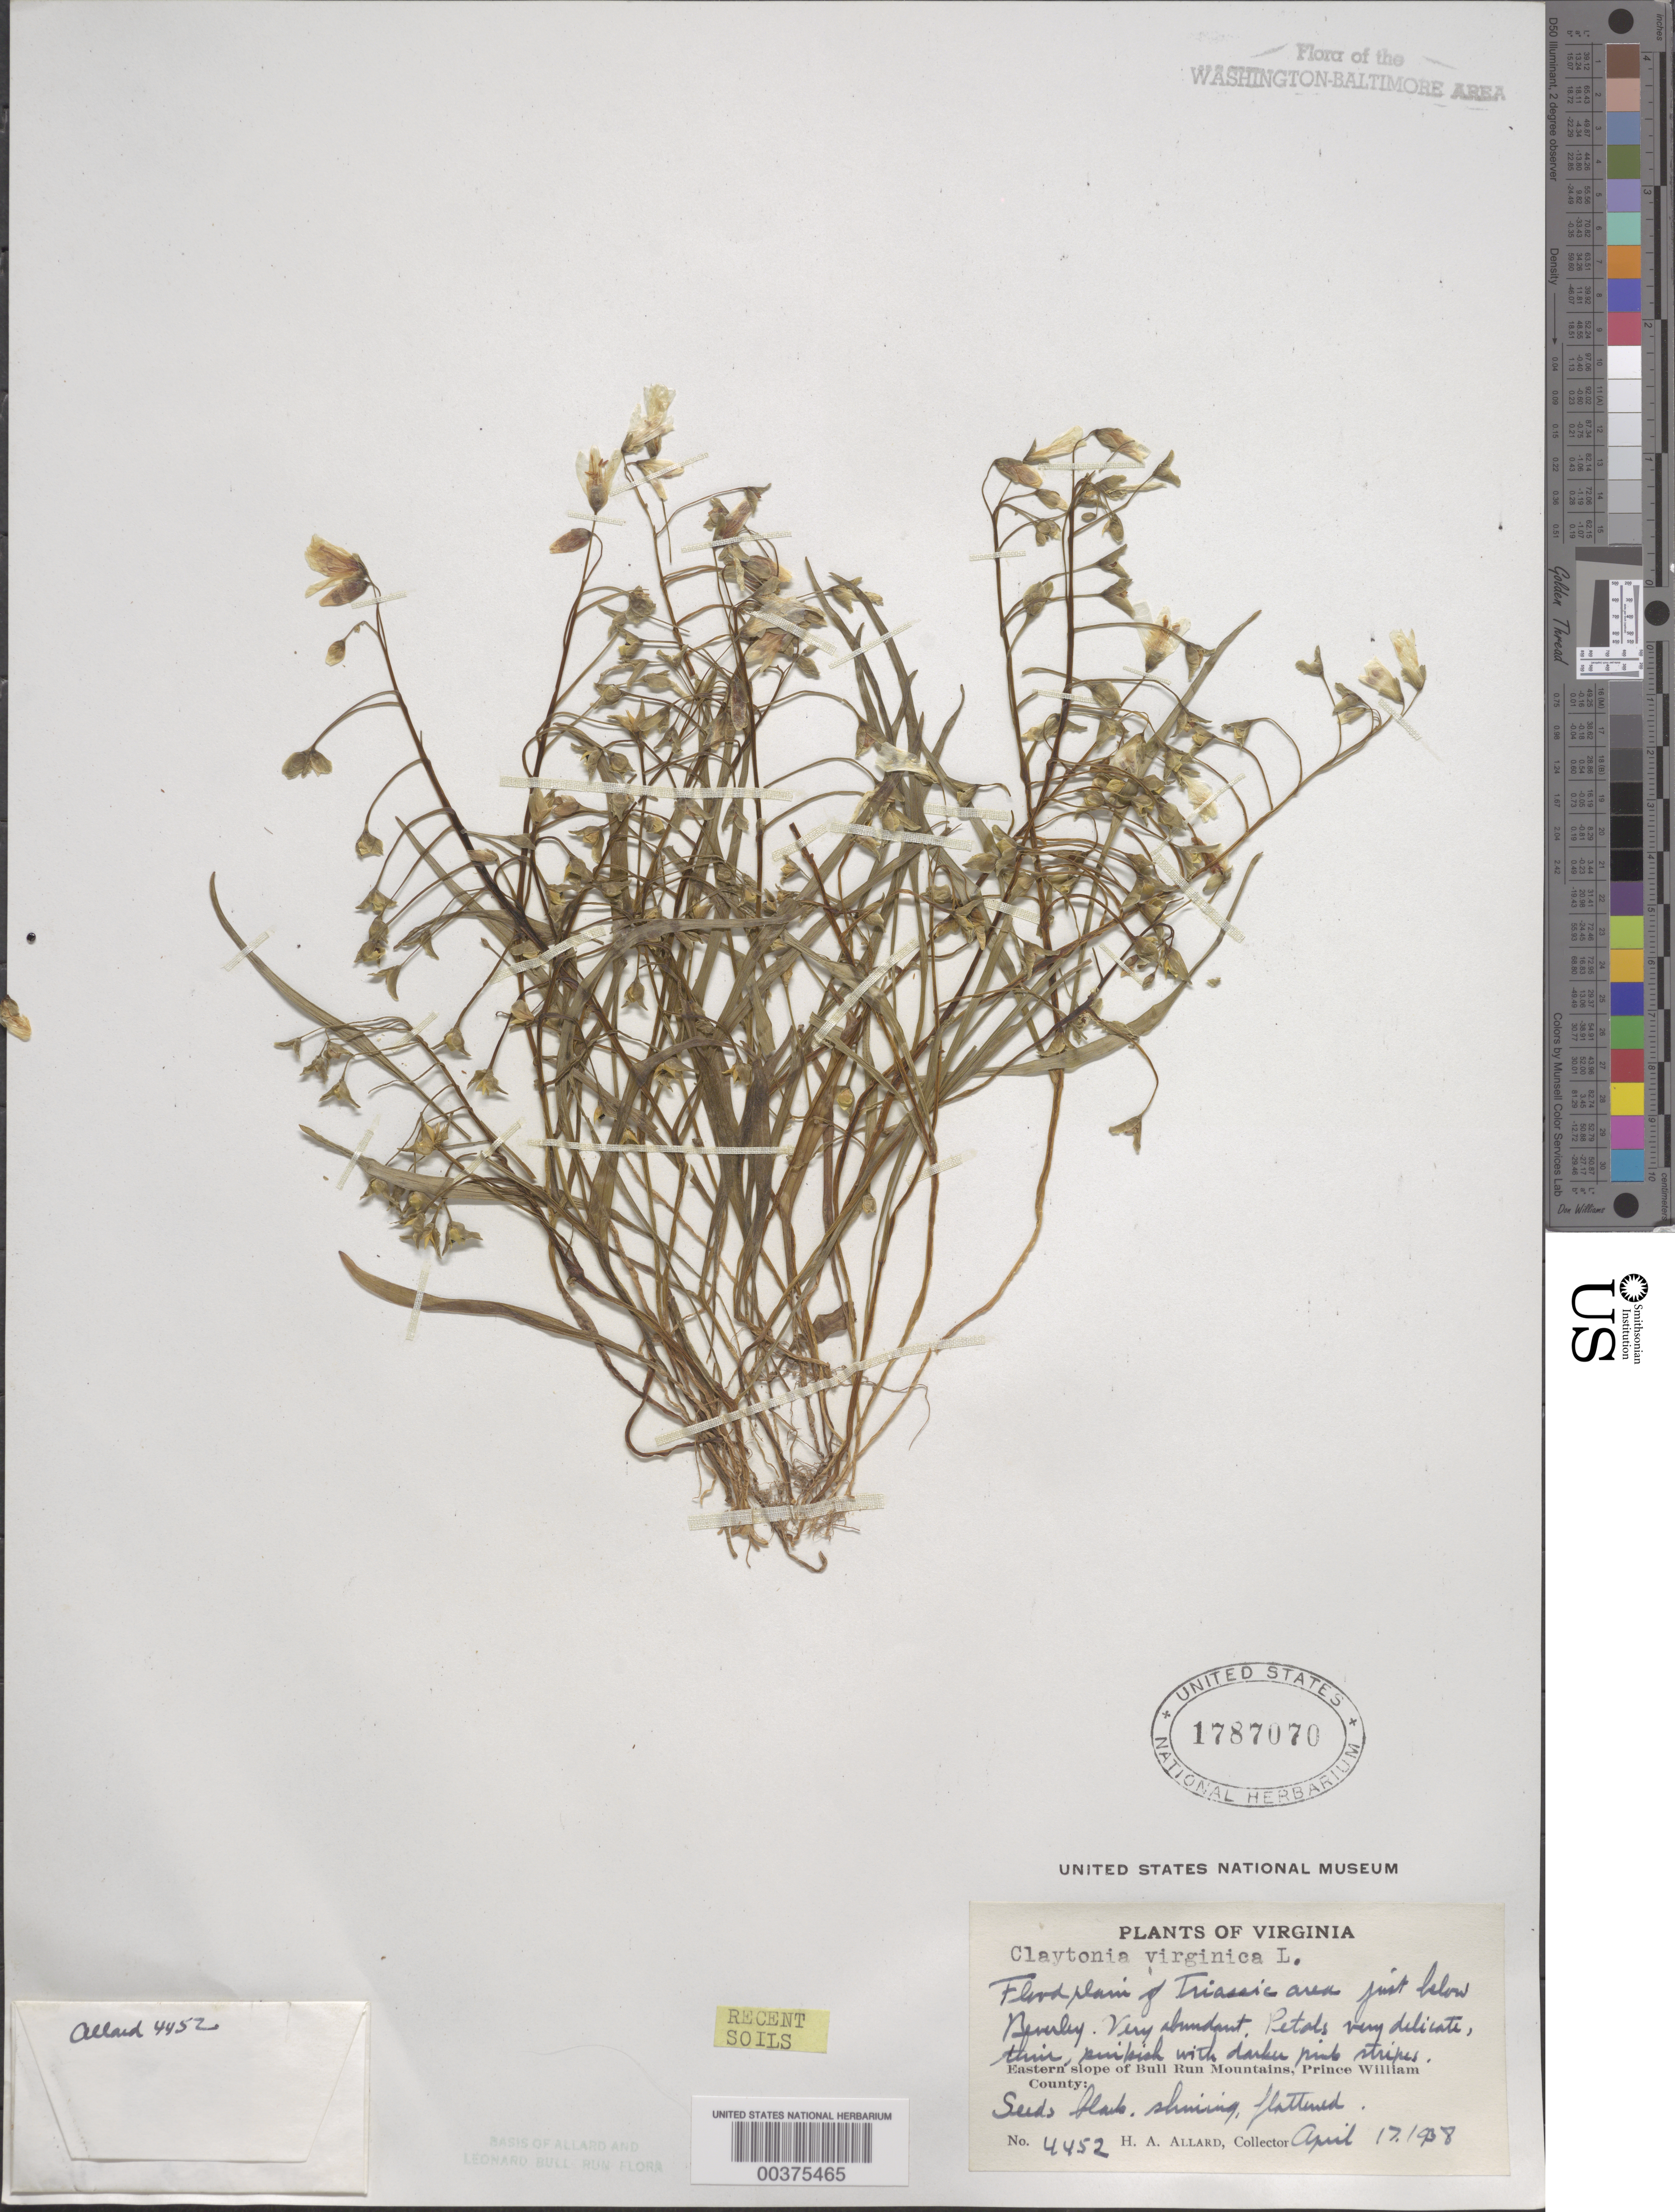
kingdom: Plantae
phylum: Tracheophyta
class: Magnoliopsida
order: Caryophyllales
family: Montiaceae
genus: Claytonia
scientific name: Claytonia virginica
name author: L.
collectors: H. A. Allard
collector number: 4452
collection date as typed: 17 Apr 1938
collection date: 1938-04-17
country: United States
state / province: Virginia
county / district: Prince William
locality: Below Beverley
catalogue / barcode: US 1787070